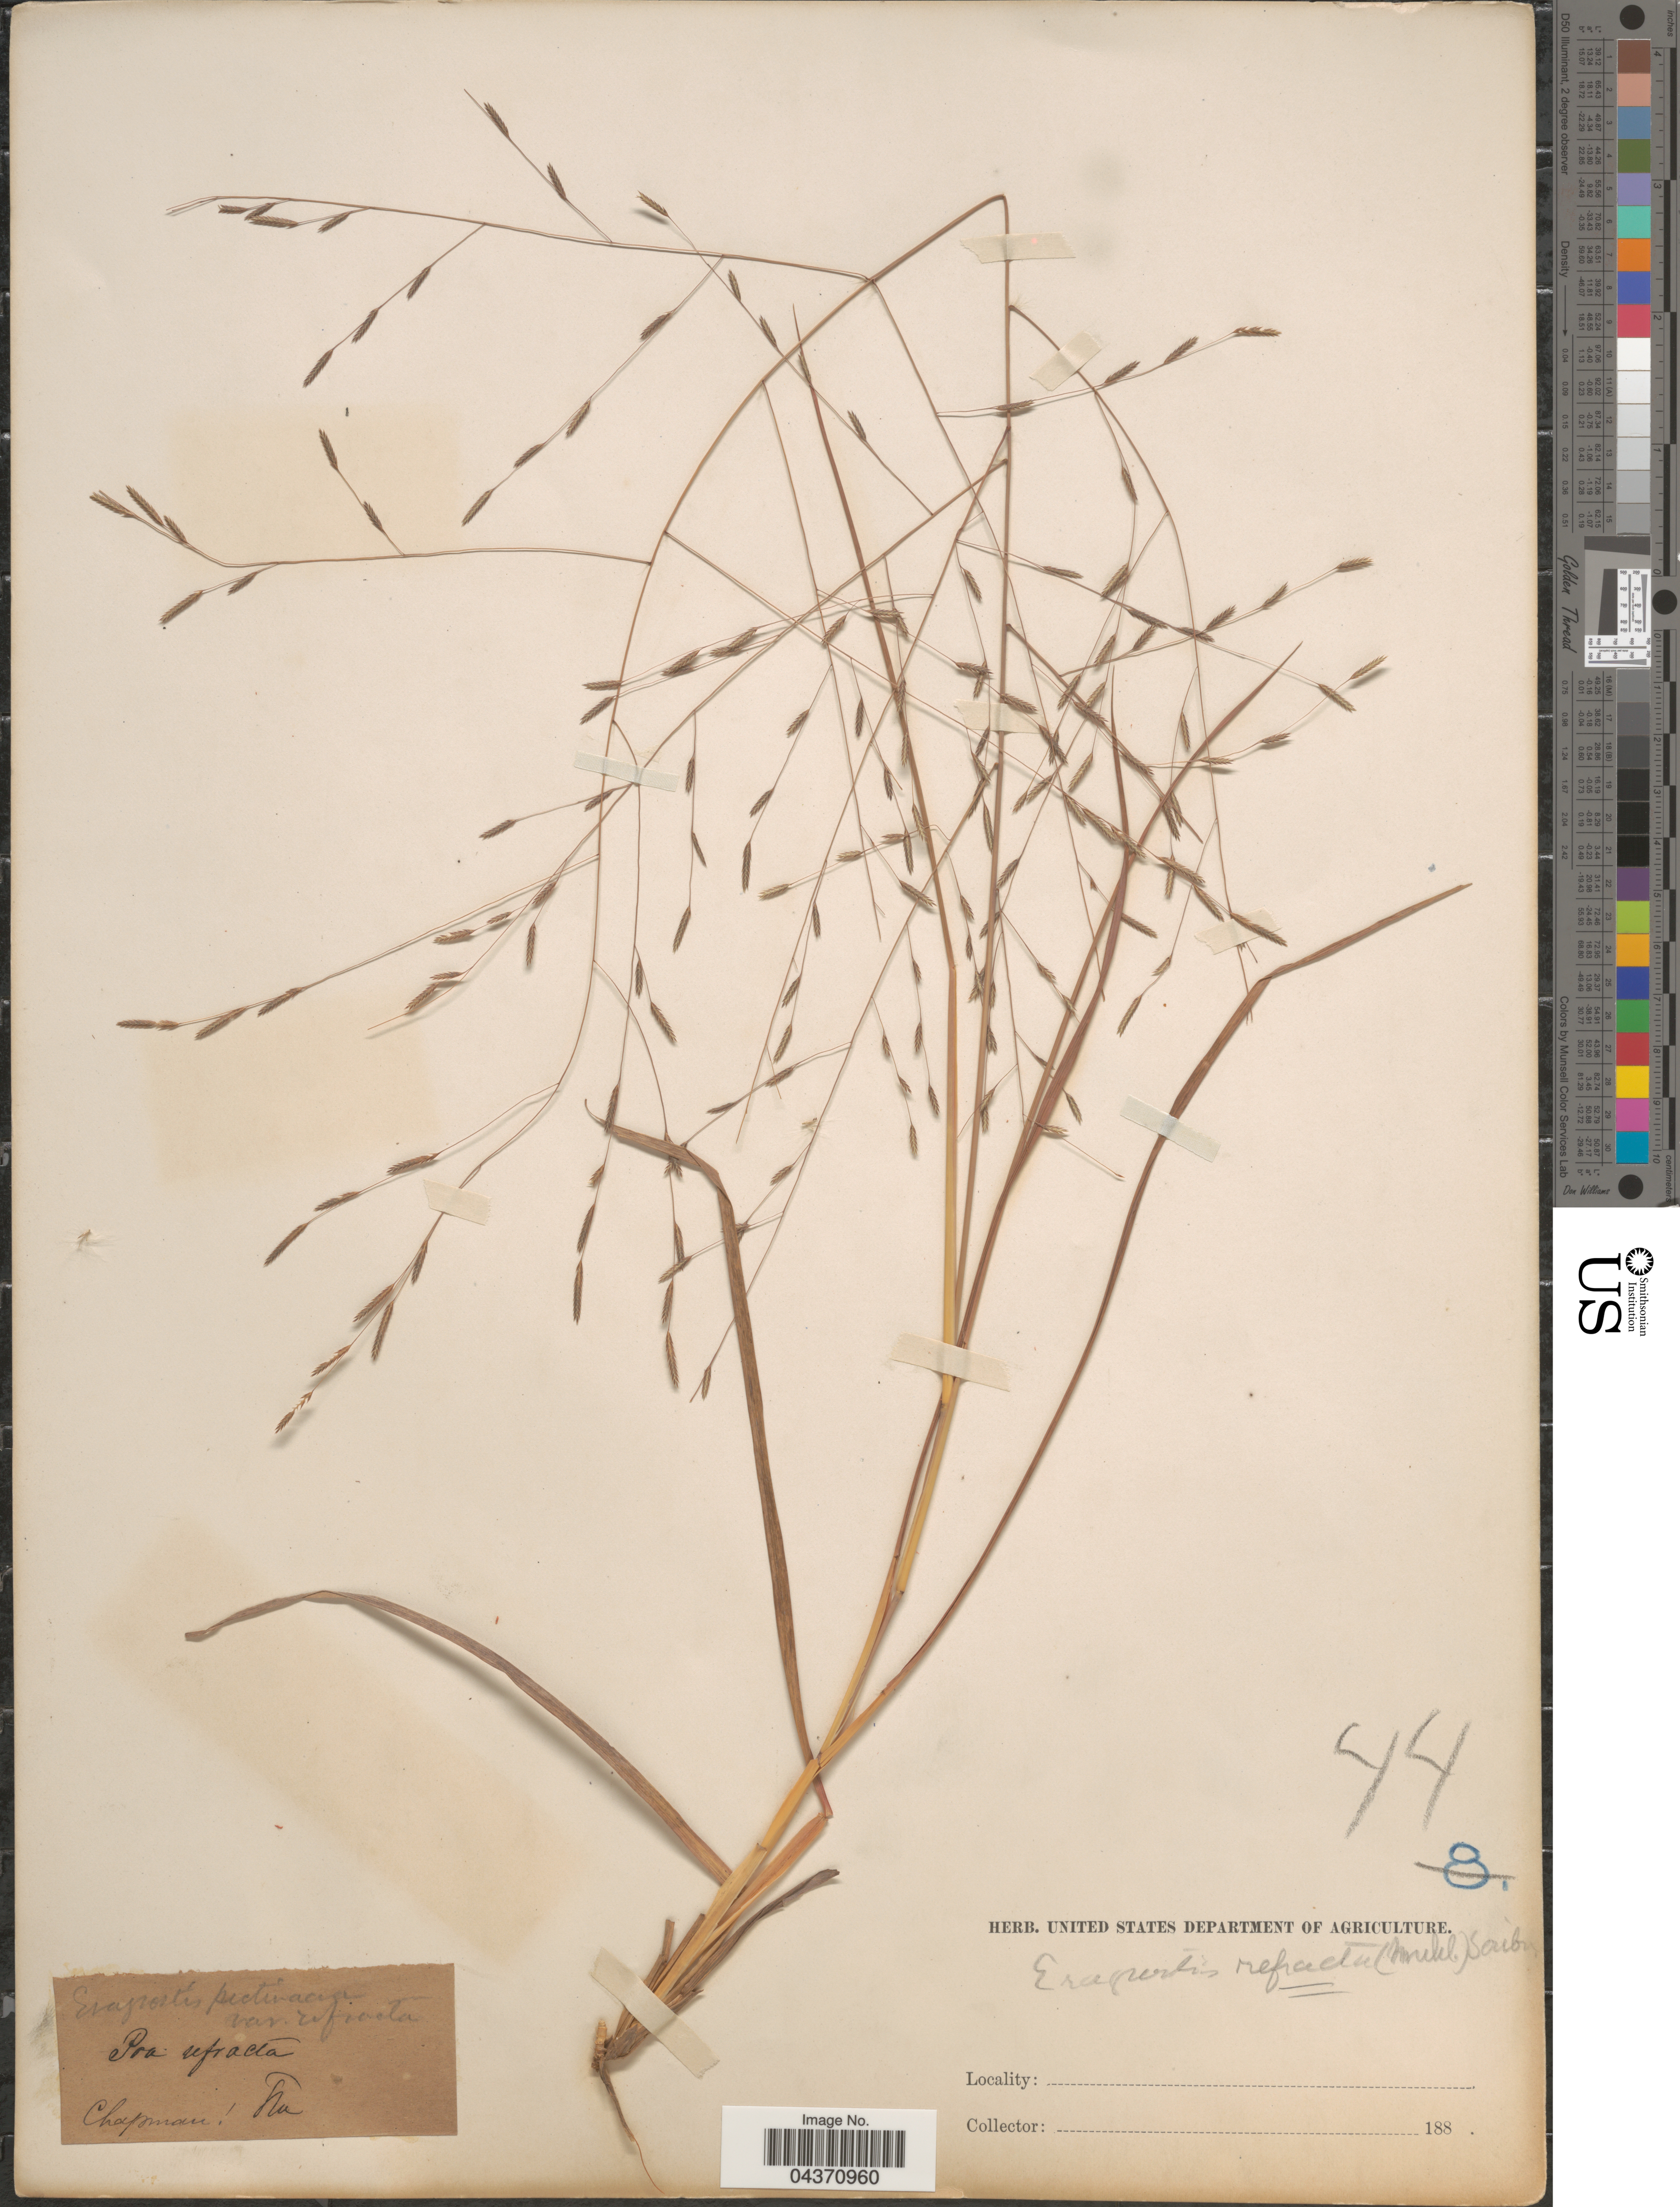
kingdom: Plantae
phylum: Tracheophyta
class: Liliopsida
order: Poales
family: Poaceae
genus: Eragrostis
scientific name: Eragrostis refracta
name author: (Muhl.) Scribn.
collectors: A. Chapman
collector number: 44?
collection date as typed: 188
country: United States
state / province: Florida